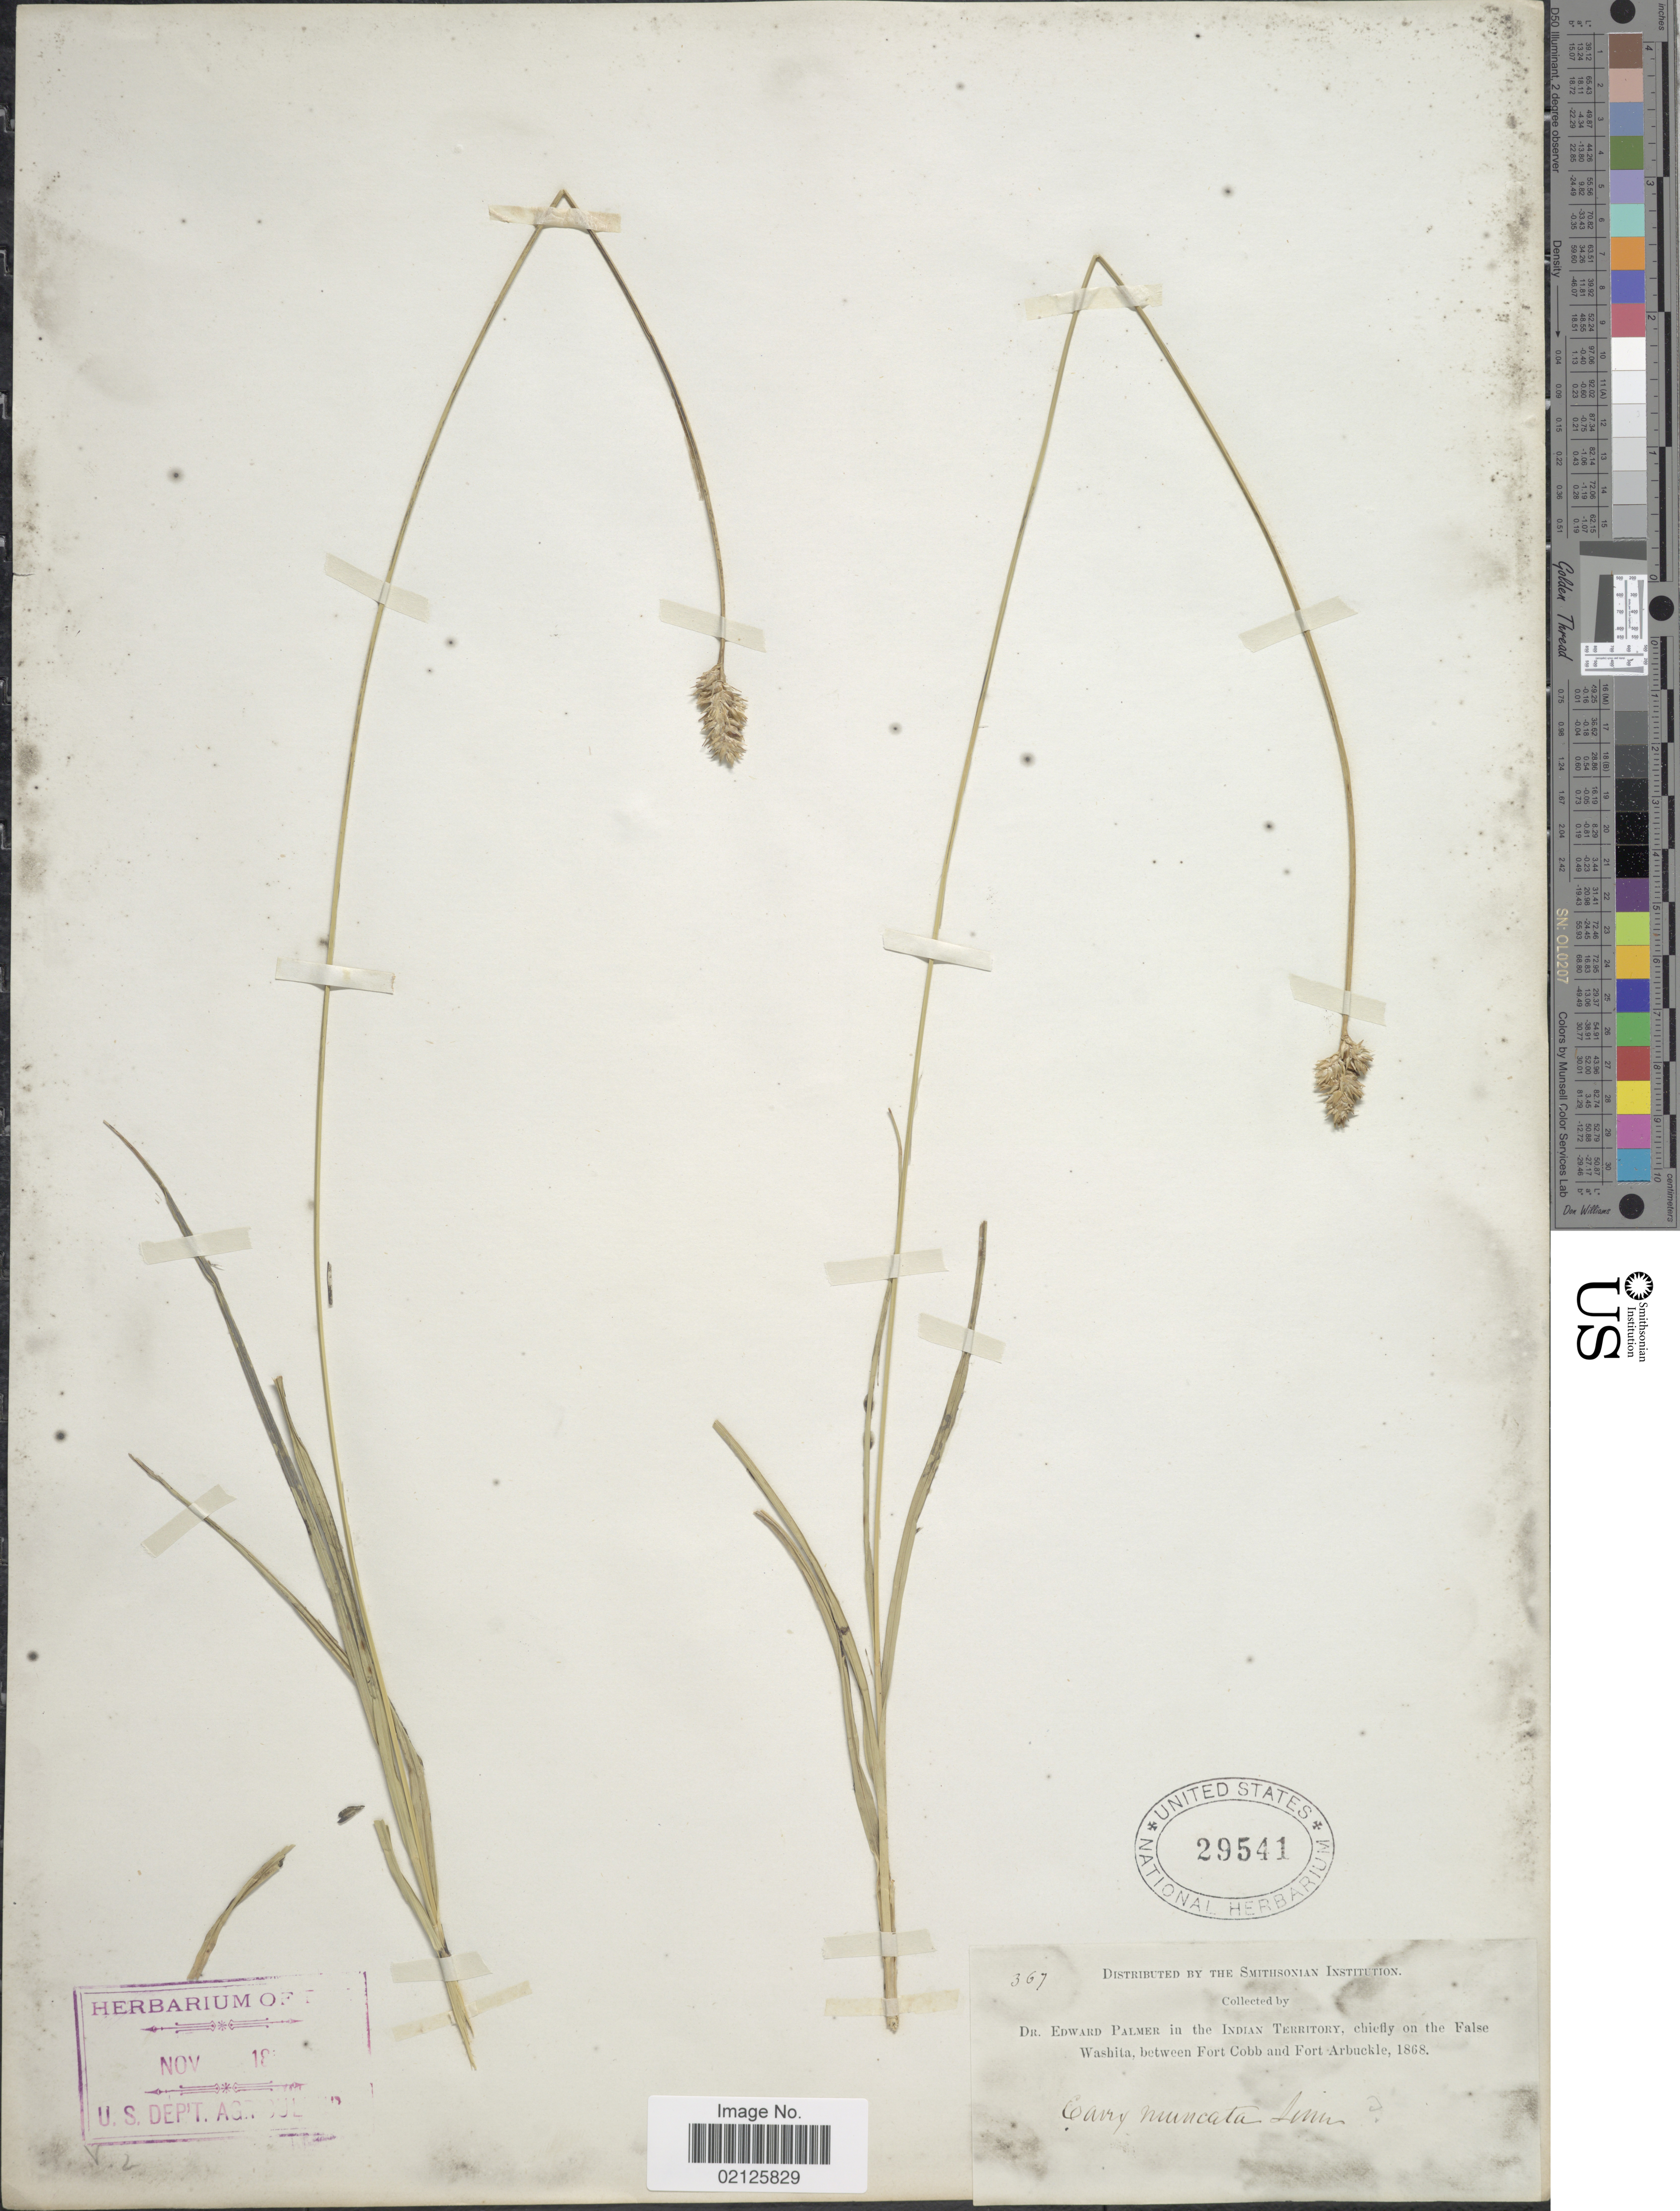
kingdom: Plantae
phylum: Tracheophyta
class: Liliopsida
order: Poales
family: Cyperaceae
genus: Carex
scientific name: Carex muricata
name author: L.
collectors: E. Palmer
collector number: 367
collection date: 1868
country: United States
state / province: Oklahoma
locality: In the Indian Territory, chiefly on the False Washita, between Fort Cobb and Fort Arbuckle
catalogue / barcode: US 29541